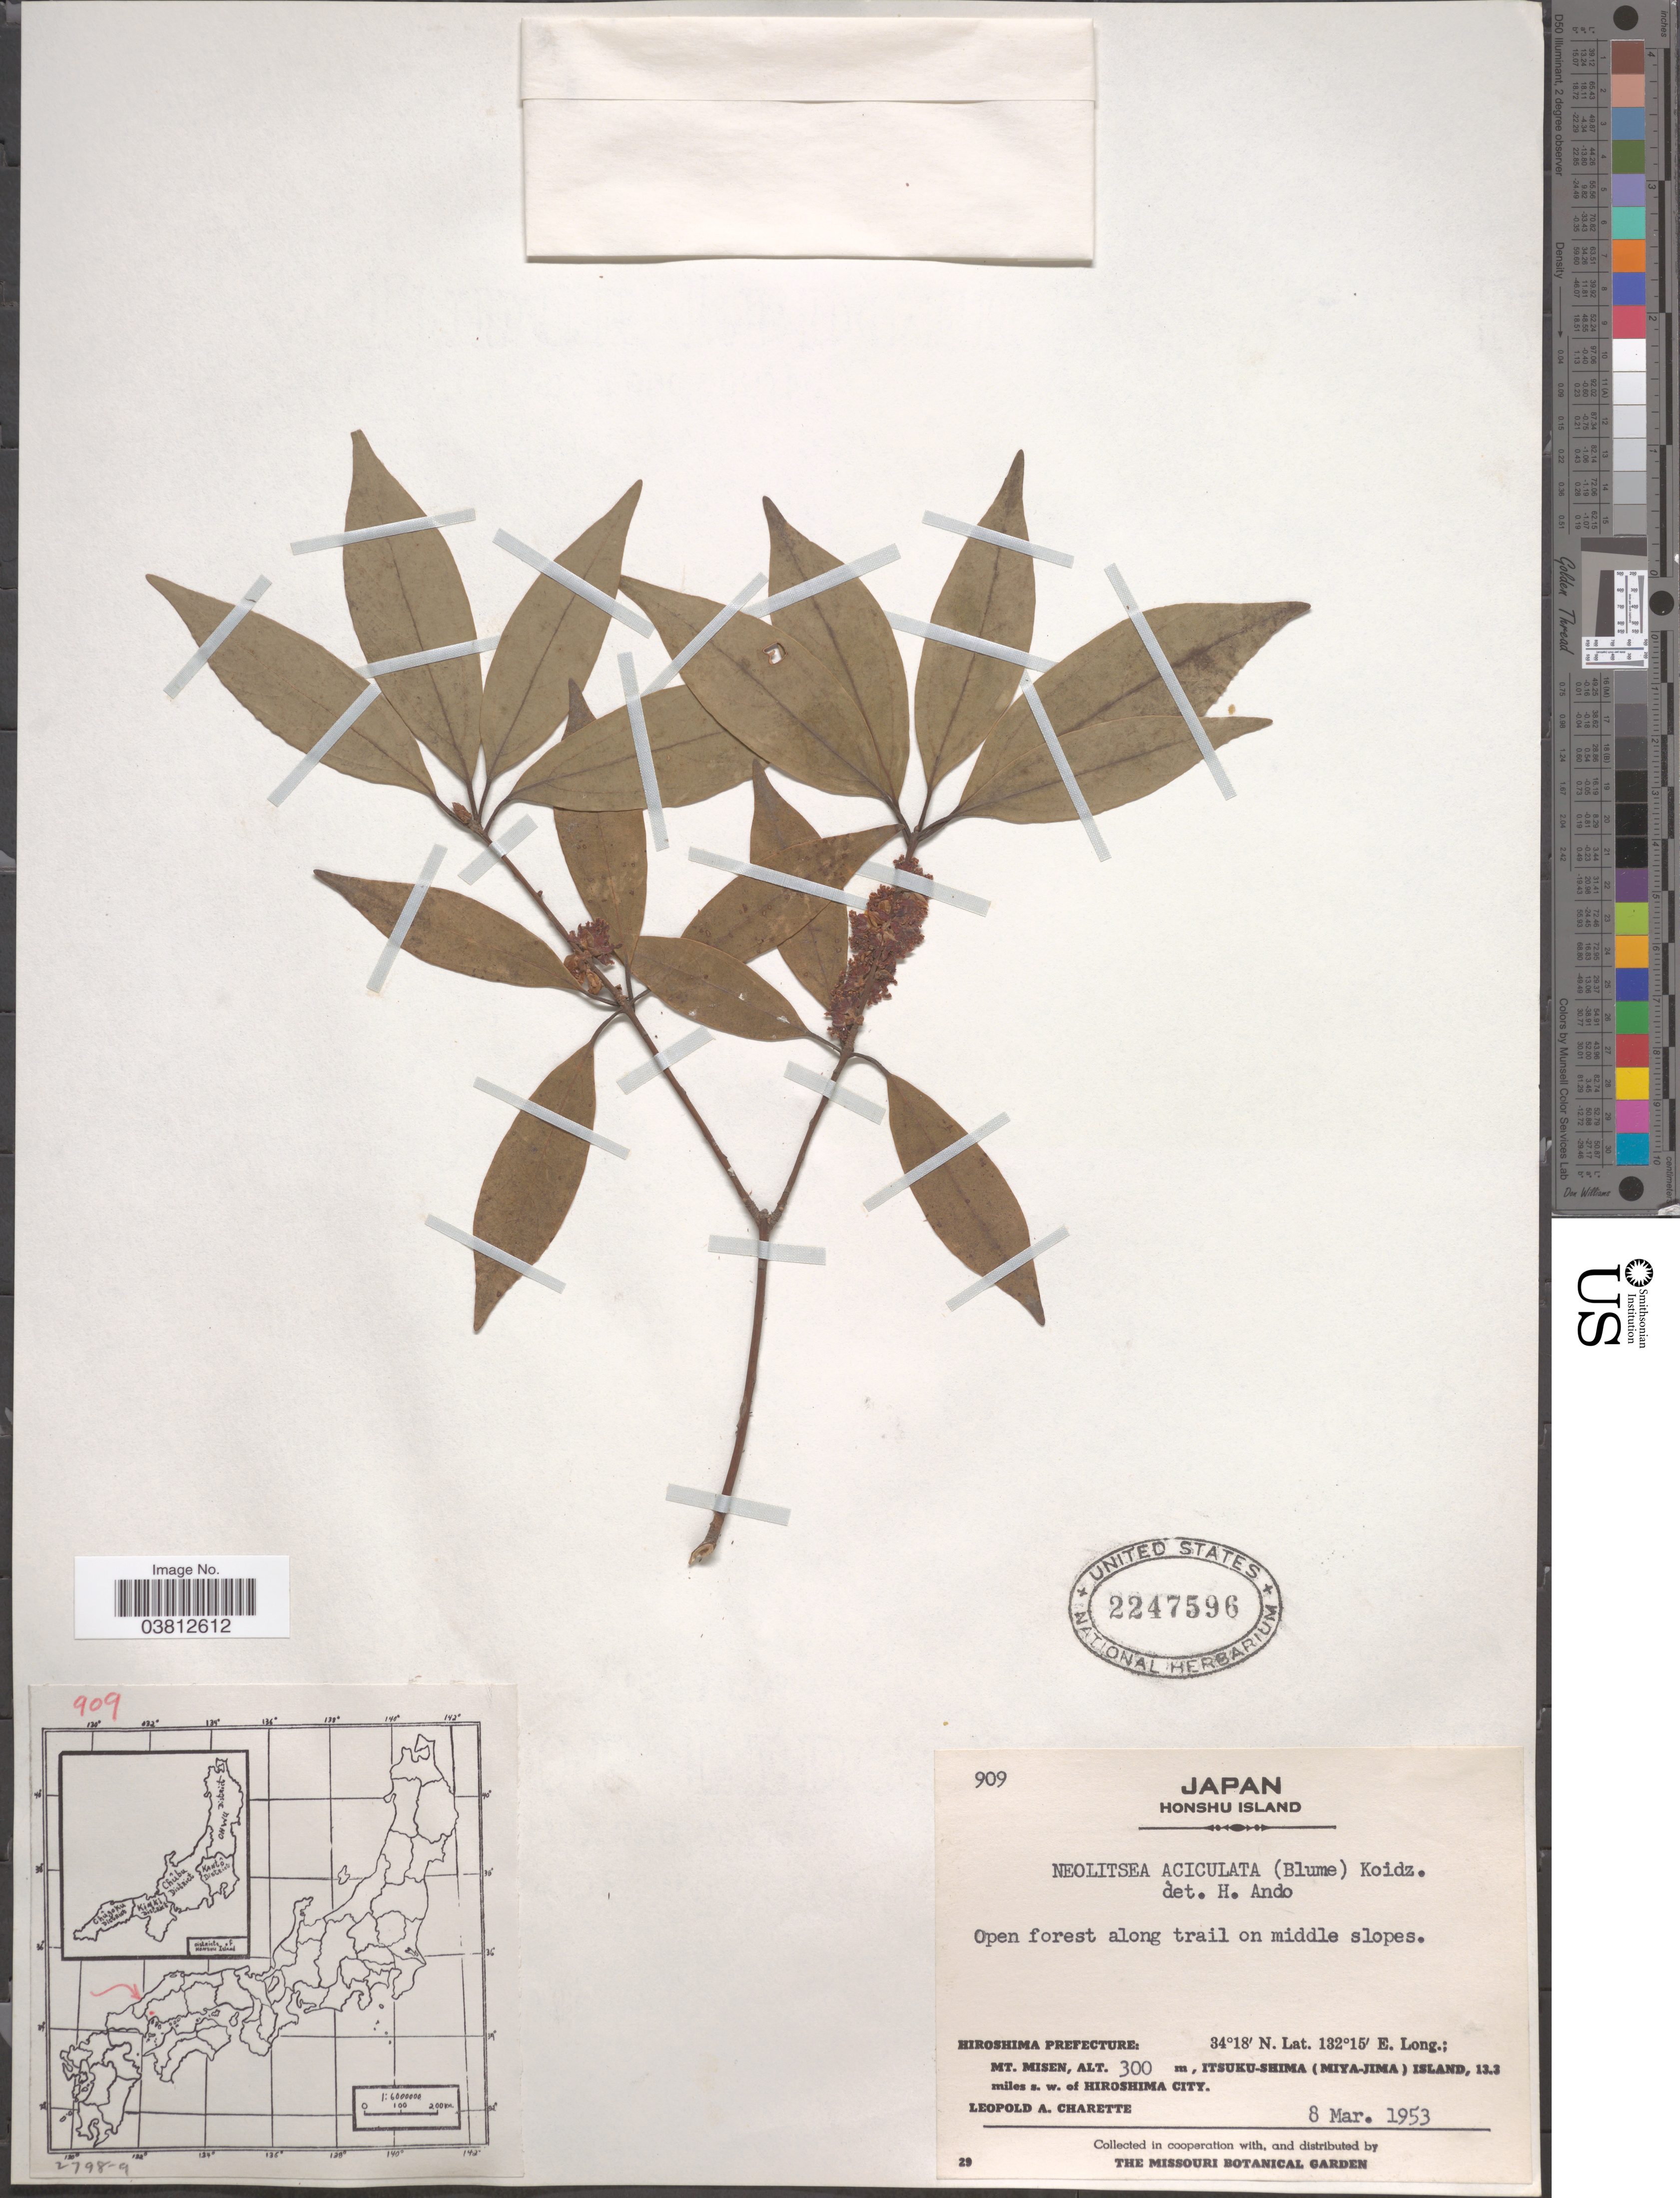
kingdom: Plantae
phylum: Tracheophyta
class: Magnoliopsida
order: Laurales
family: Lauraceae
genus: Neolitsea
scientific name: Neolitsea aciculata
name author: (Blume) Koidz.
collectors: L. A. Charette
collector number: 909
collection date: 1953-03-08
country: Japan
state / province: Hirosima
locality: Honshu Island. Along trail on middle slopes. Hiroshima Prefectures: Mt. Misen. Itsuku-Shima (Miya-Jima) Island, 13.3 miles s.w. of Hiroshima City.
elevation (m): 300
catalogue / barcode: US 247596